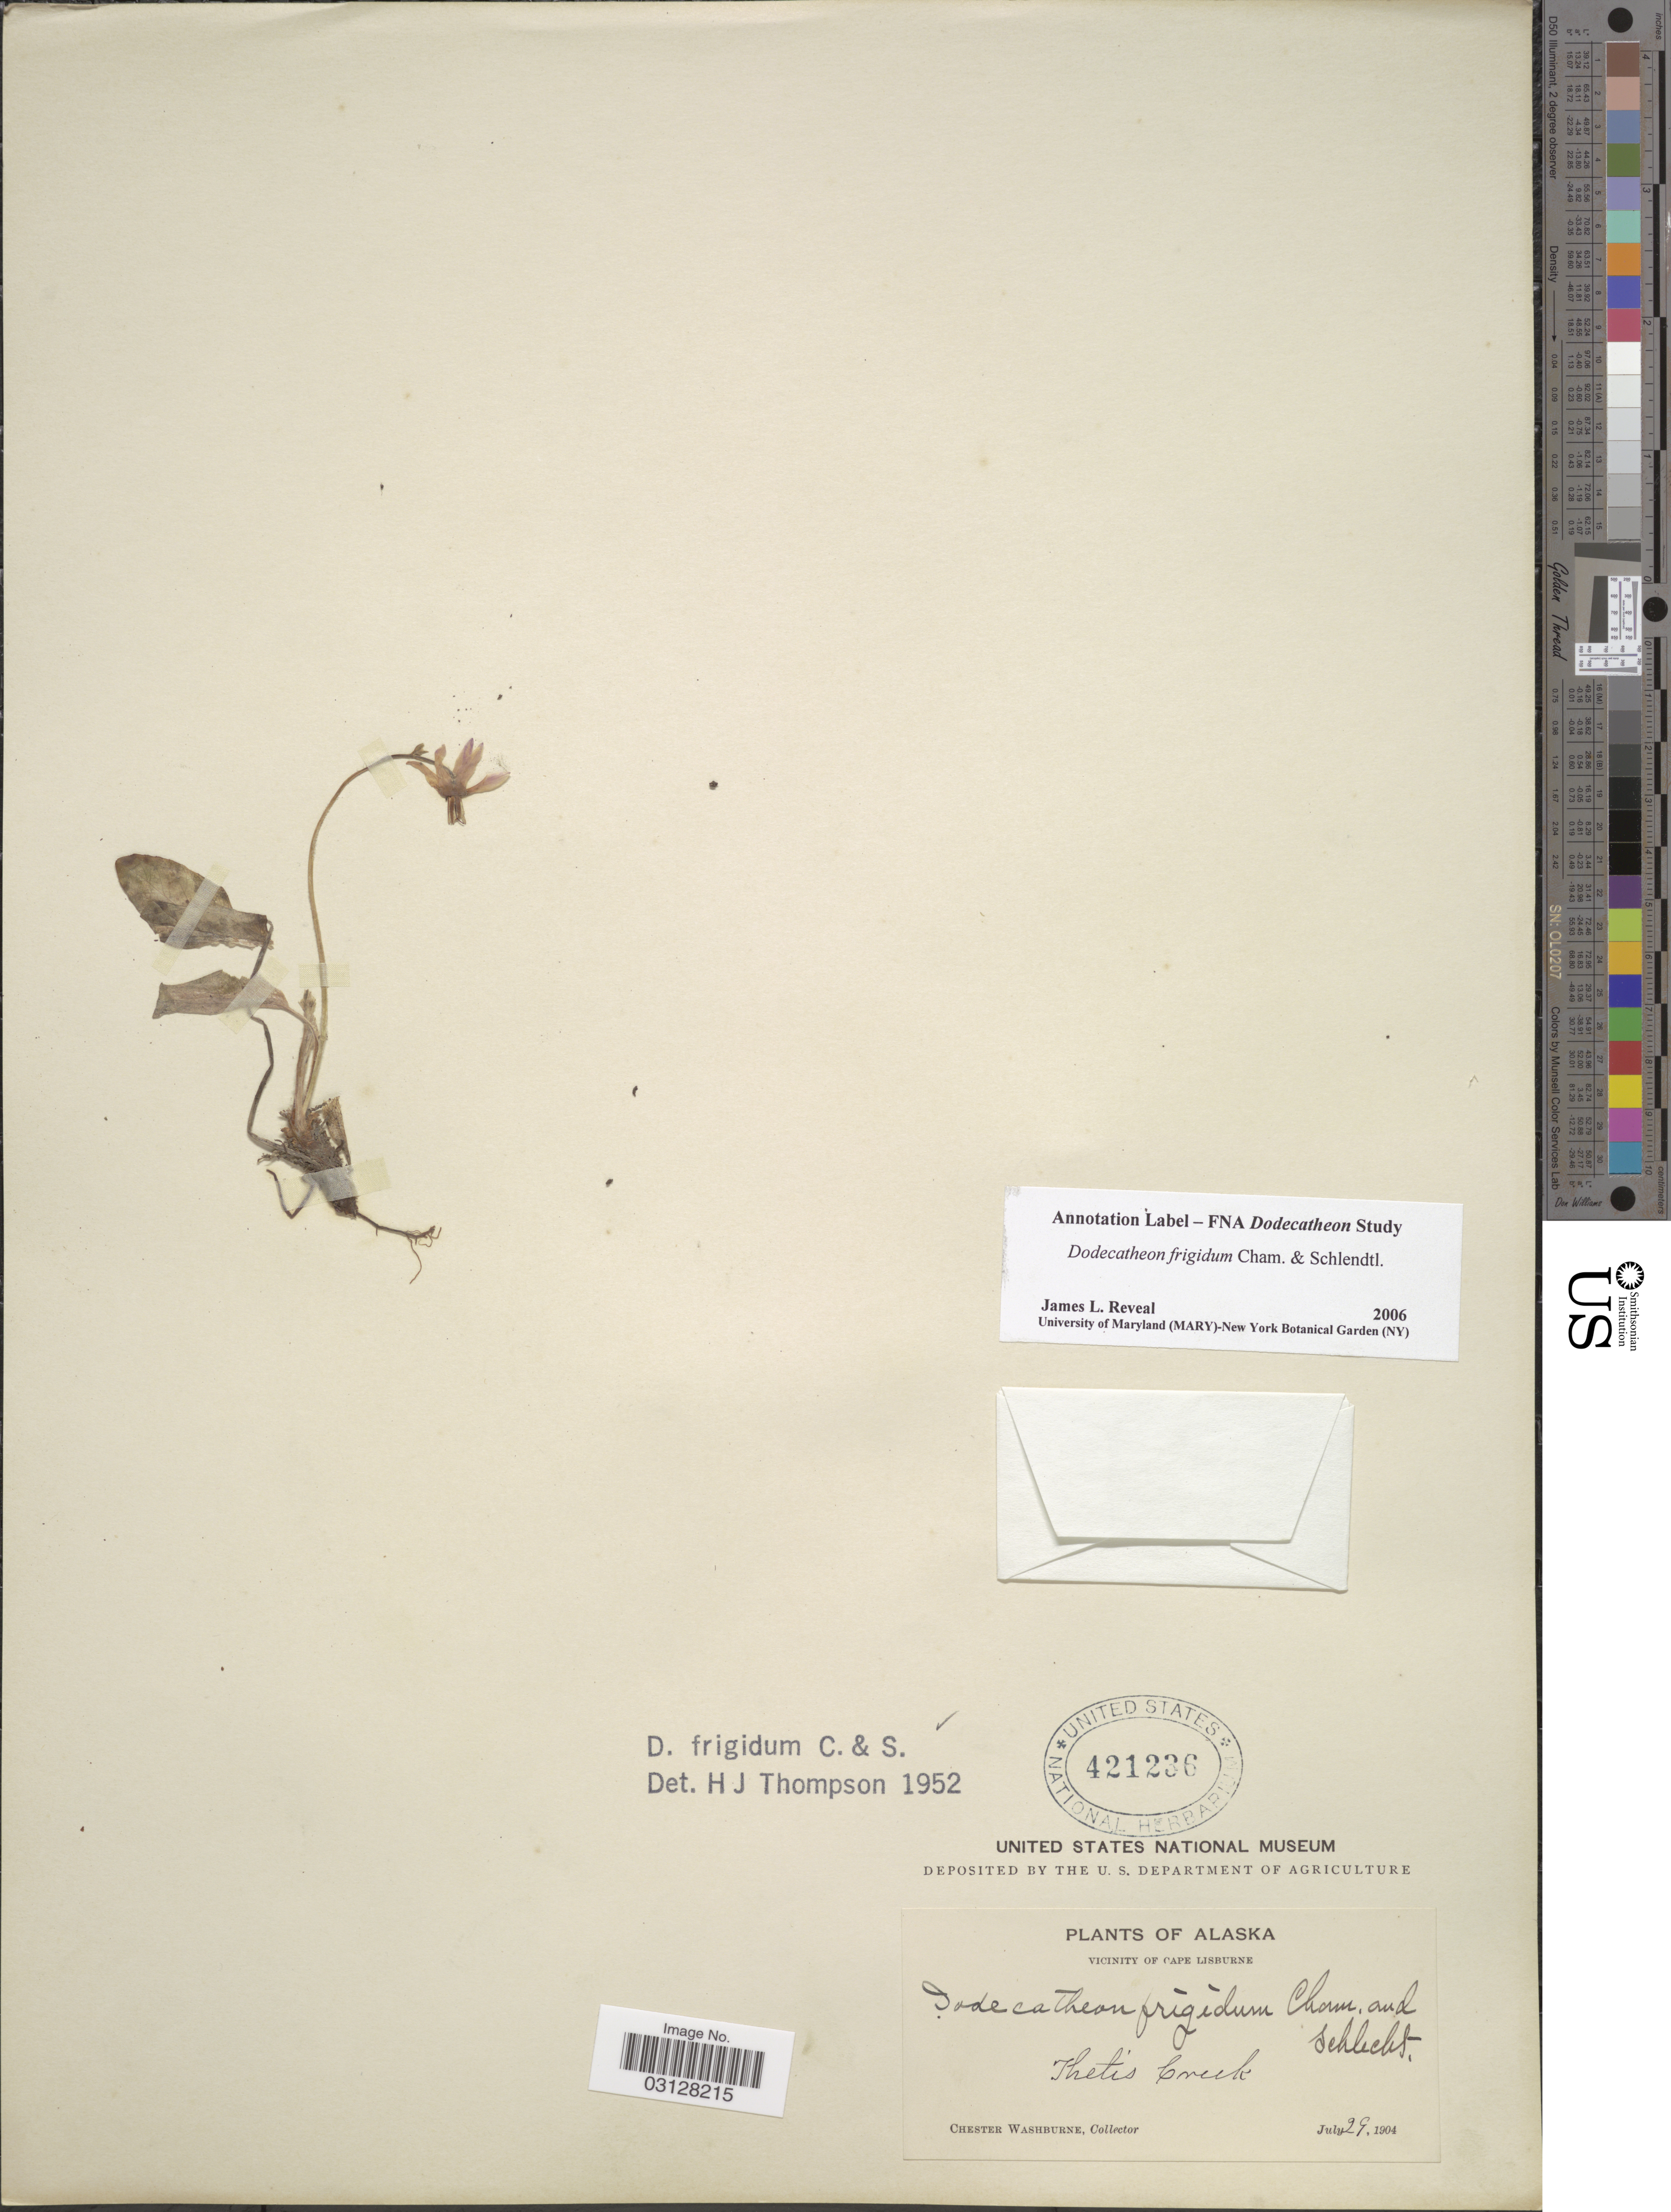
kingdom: Plantae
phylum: Tracheophyta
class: Magnoliopsida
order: Ericales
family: Primulaceae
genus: Dodecatheon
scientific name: Dodecatheon frigidum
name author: Cham. & Schltdl.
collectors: C. Washburne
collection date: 1904-07-29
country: United States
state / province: Alaska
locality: Vicinity of Cape Lisburne. Thetis Creek.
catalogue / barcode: US 421236